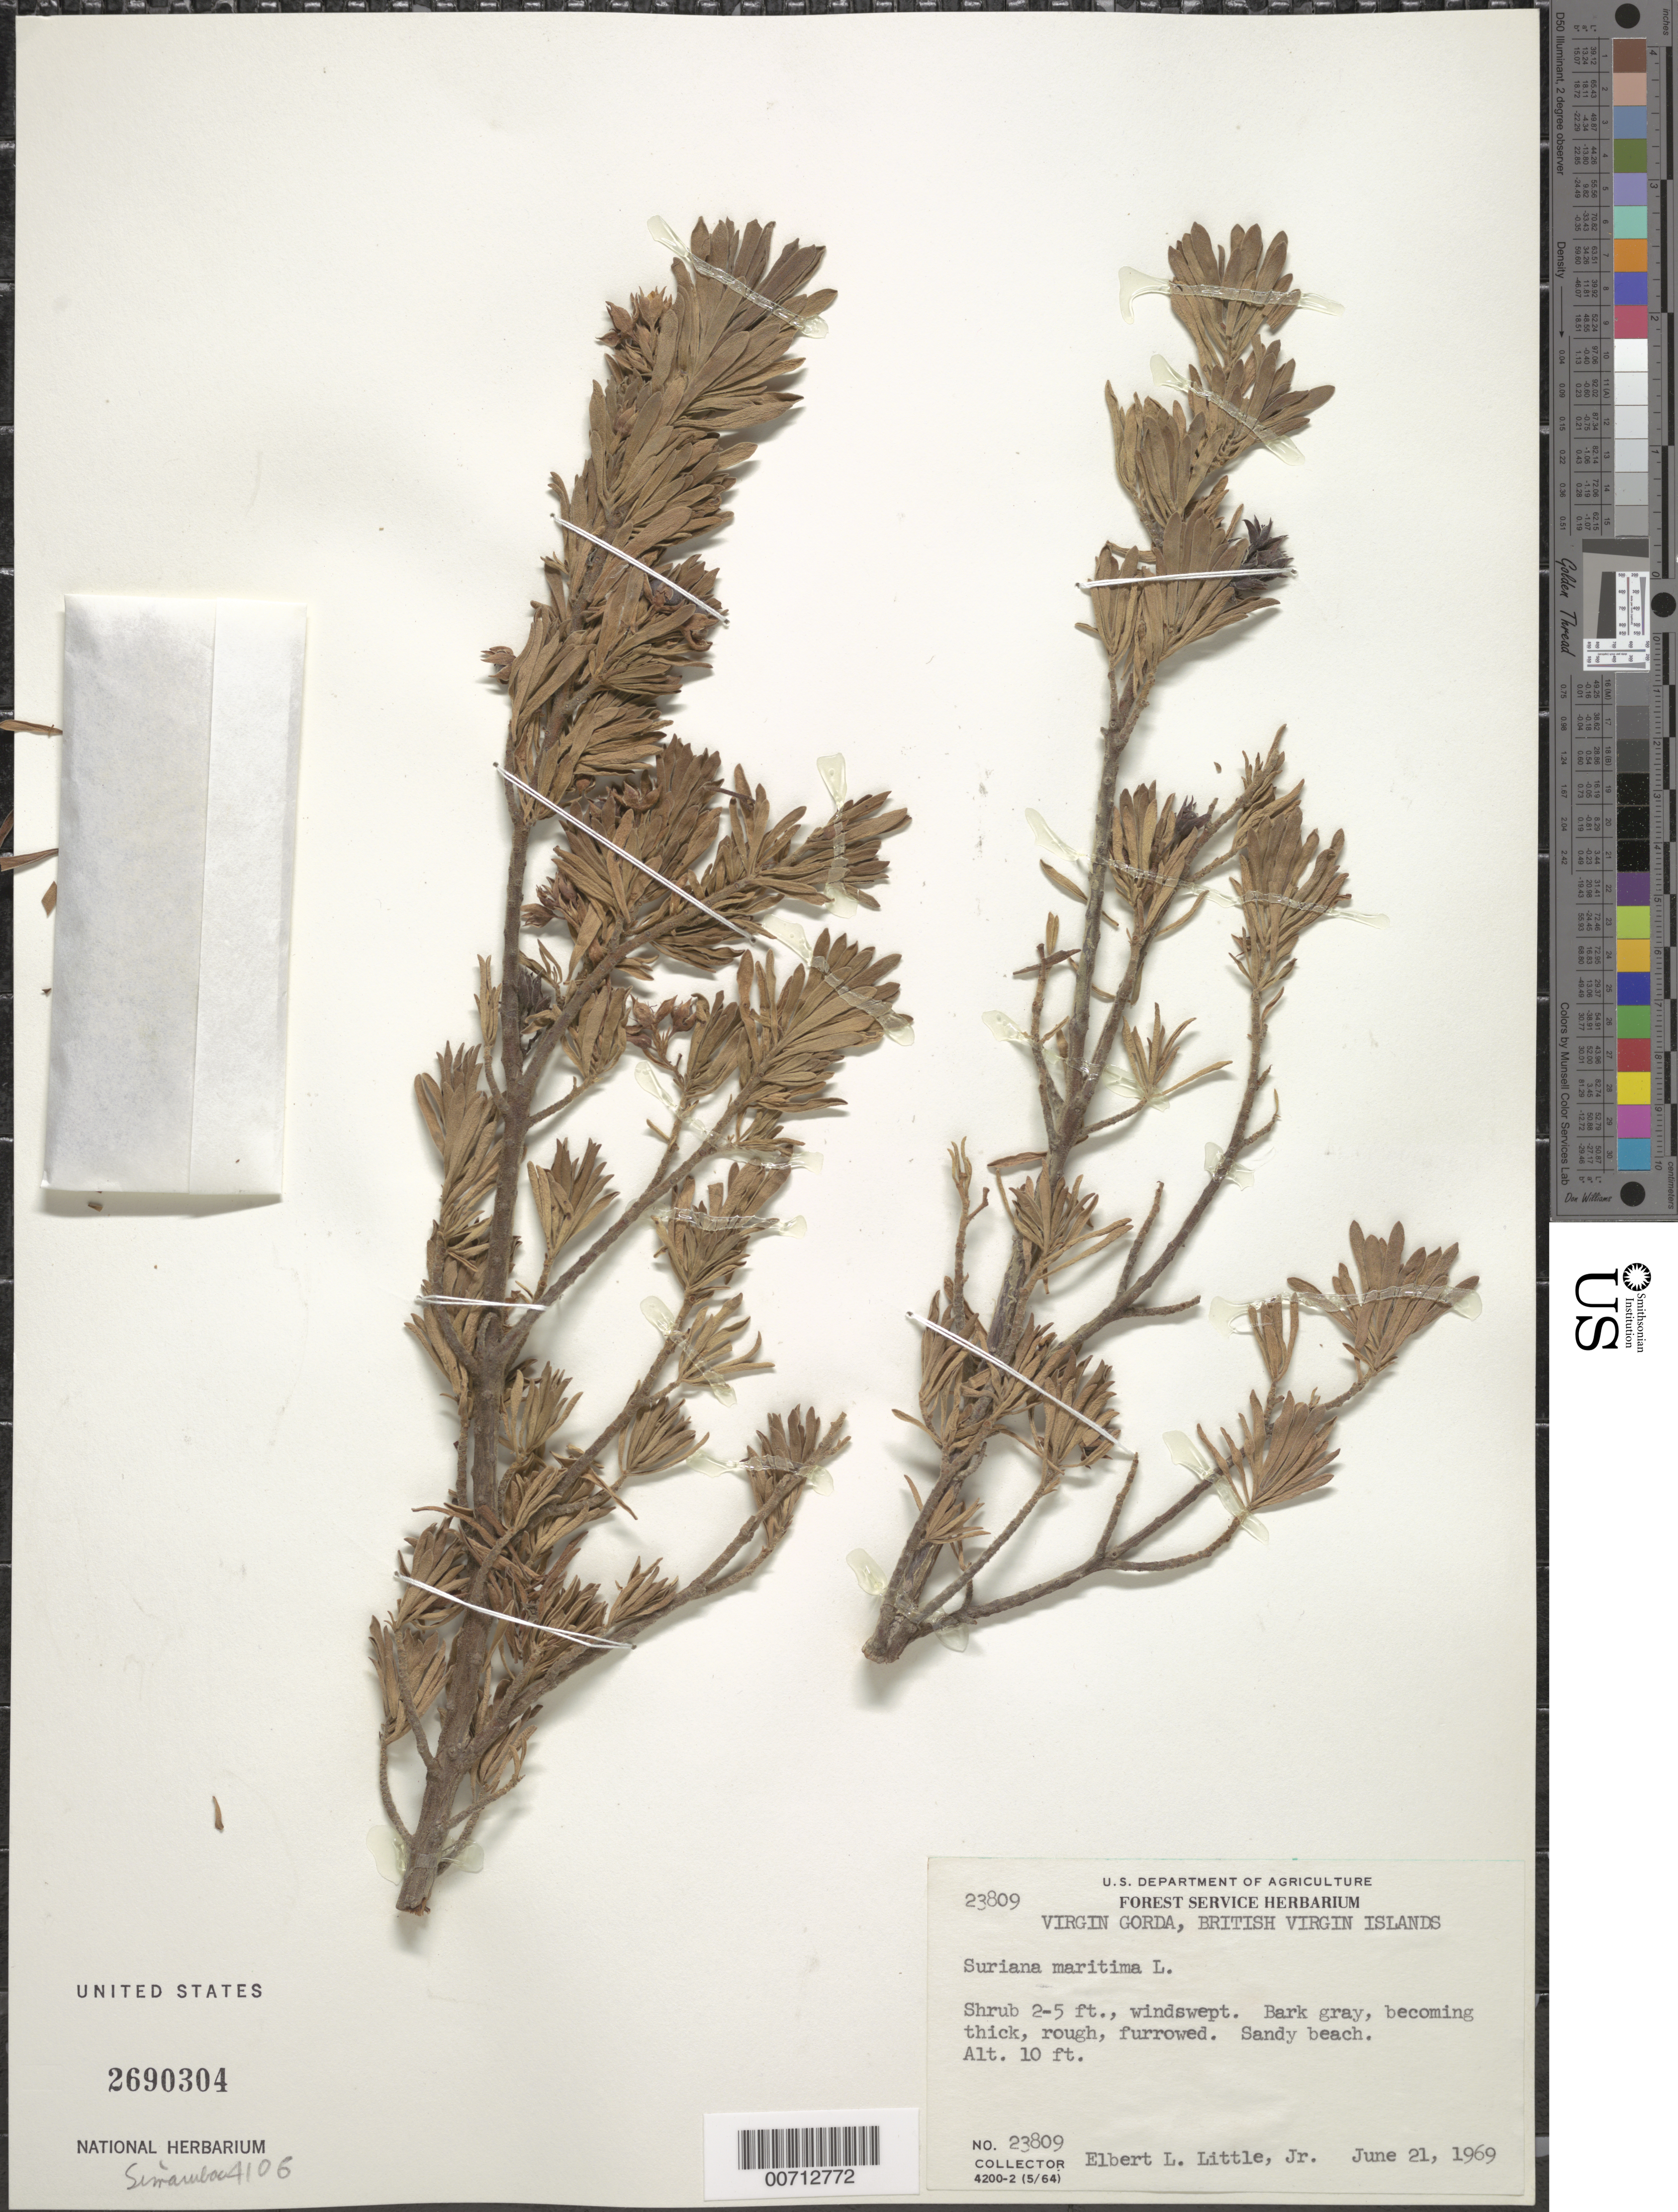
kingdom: Plantae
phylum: Tracheophyta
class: Magnoliopsida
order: Fabales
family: Surianaceae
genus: Suriana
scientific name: Suriana maritima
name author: L.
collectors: E. L. Little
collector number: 23809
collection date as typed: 21 Jun 1969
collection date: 1969-06-21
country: British Virgin Islands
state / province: Virgin Gorda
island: Virgin Gorda Island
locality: Sandy Beach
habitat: Sandy beach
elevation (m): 3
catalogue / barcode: US 2690304